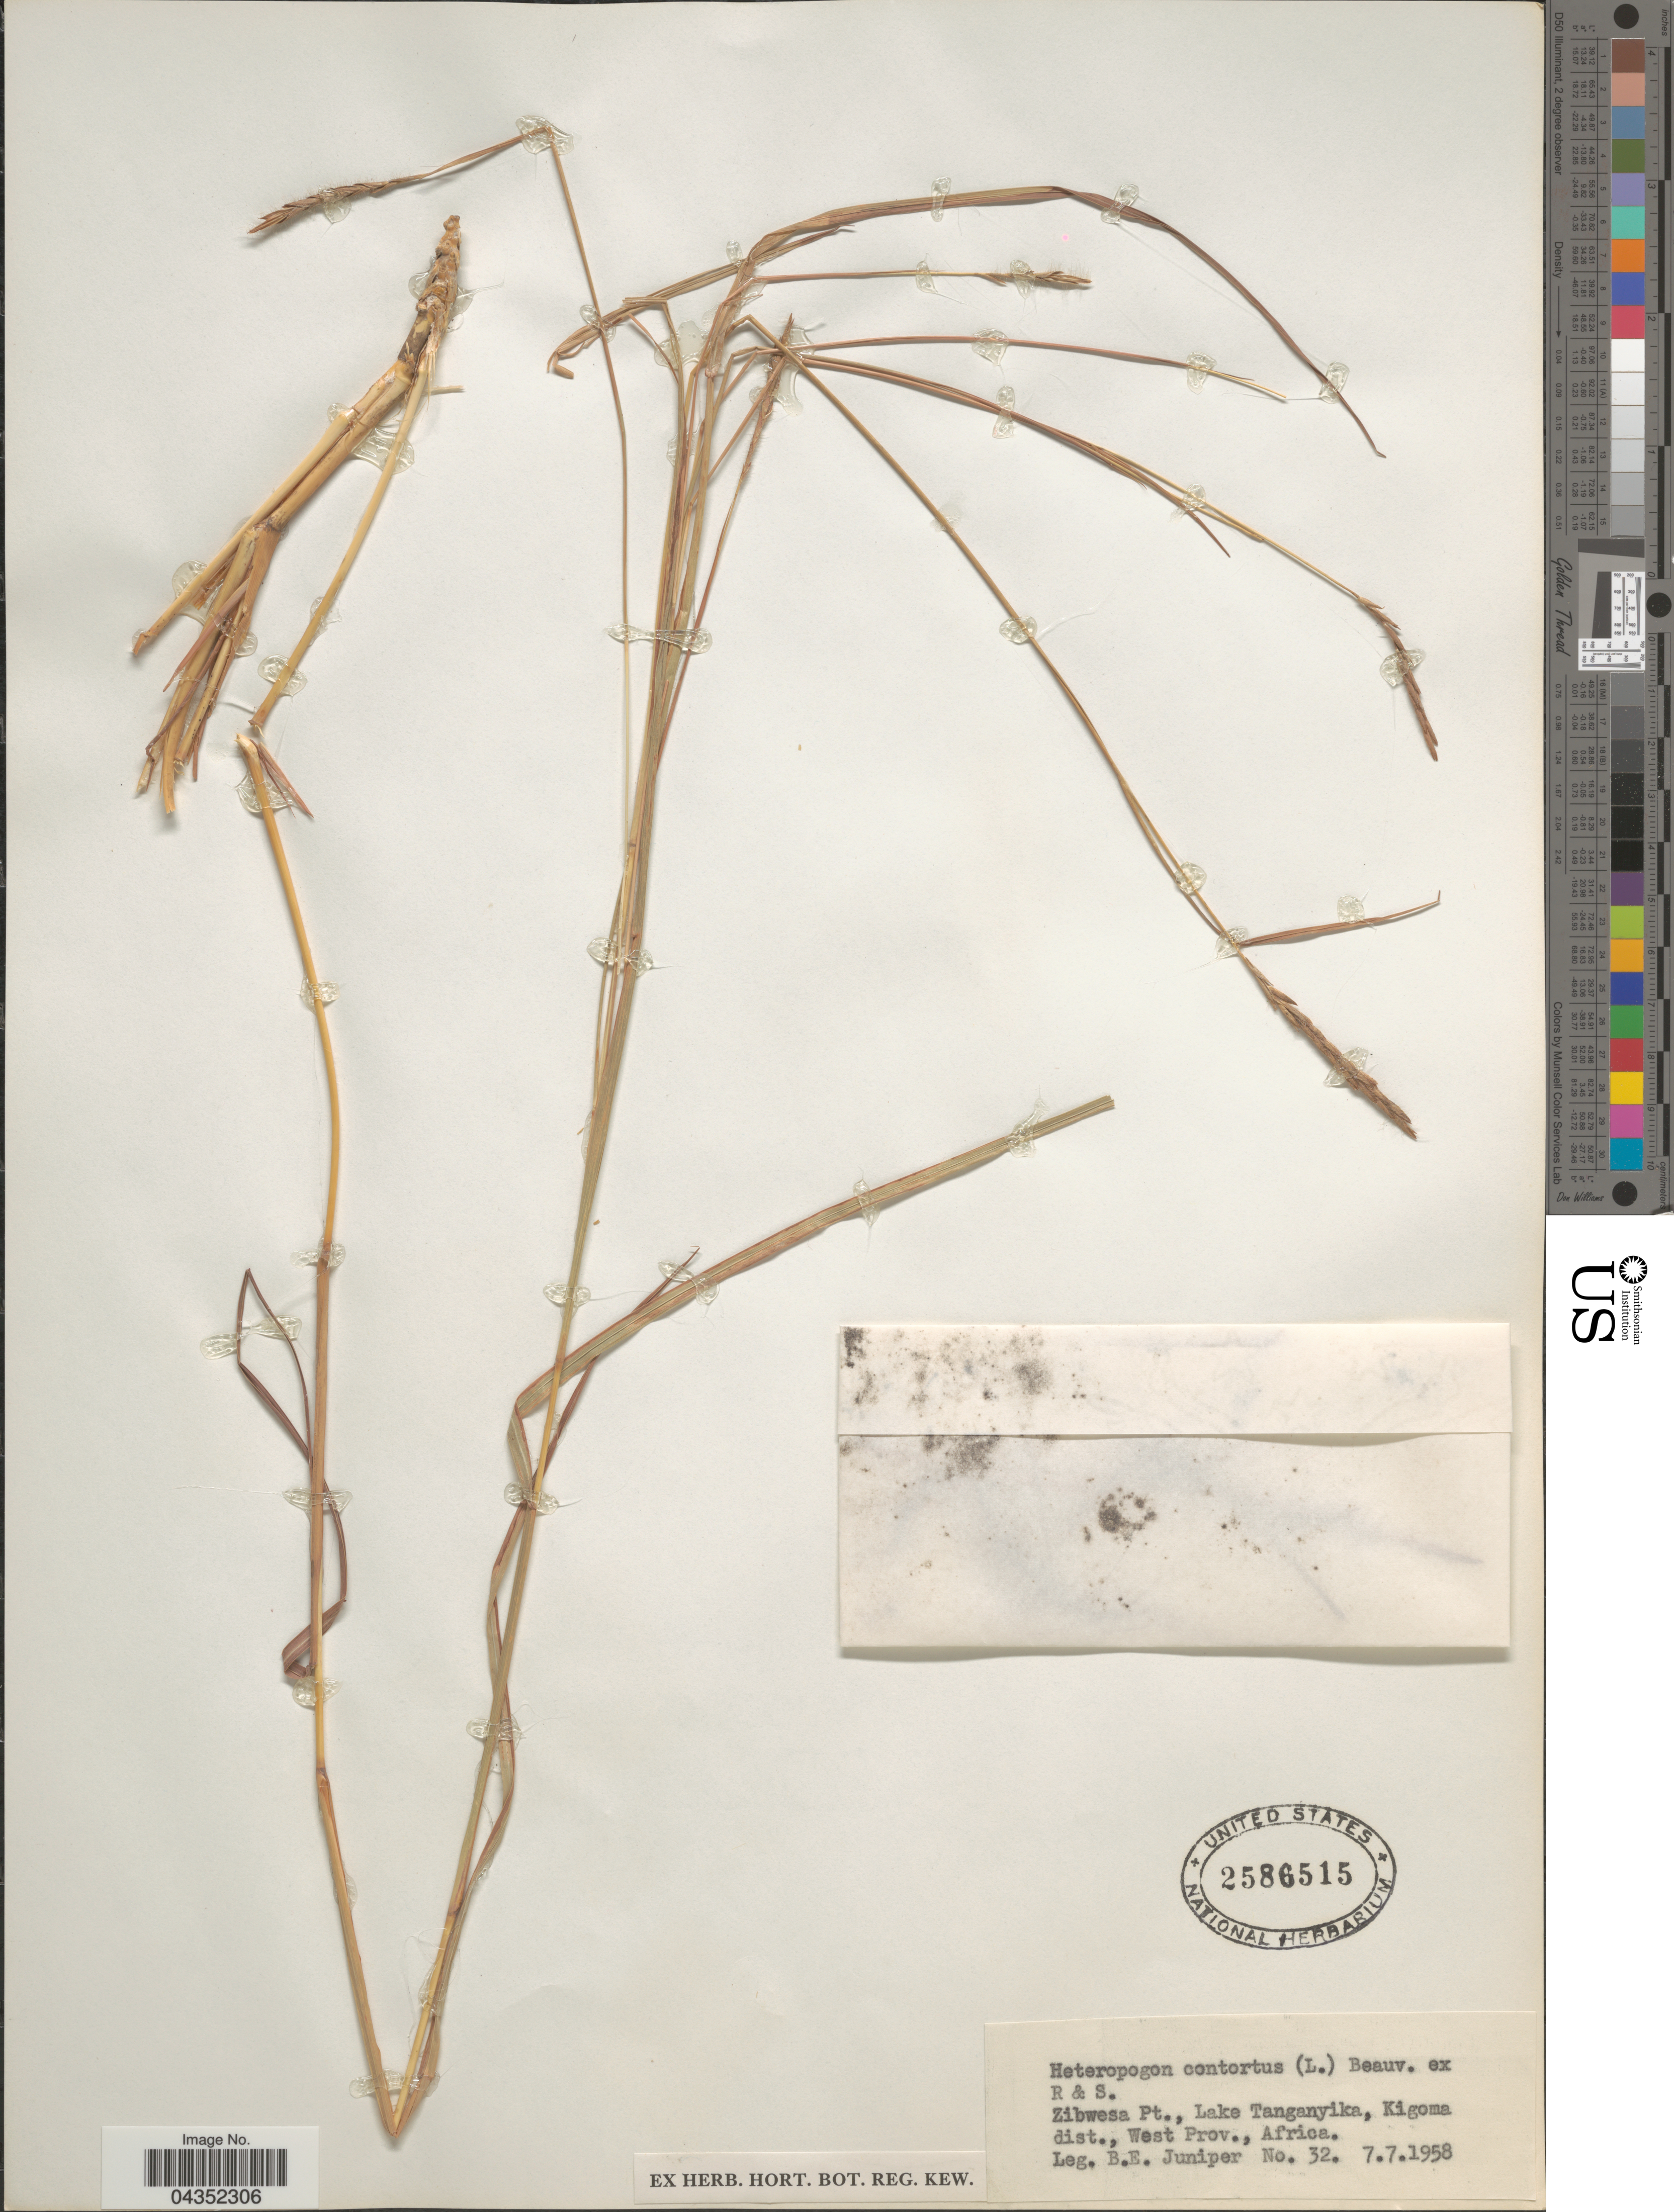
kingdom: Plantae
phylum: Tracheophyta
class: Liliopsida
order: Poales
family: Poaceae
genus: Heteropogon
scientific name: Heteropogon contortus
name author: (L.) P. Beauv. ex Roem. & Schult.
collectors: B. Juniper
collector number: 32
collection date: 1958-07-07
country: Tanzania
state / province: Kigoma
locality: Zibwesa Pt., Lake Tanganyika, Kigoma dist., West Prov.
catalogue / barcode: US 2586515